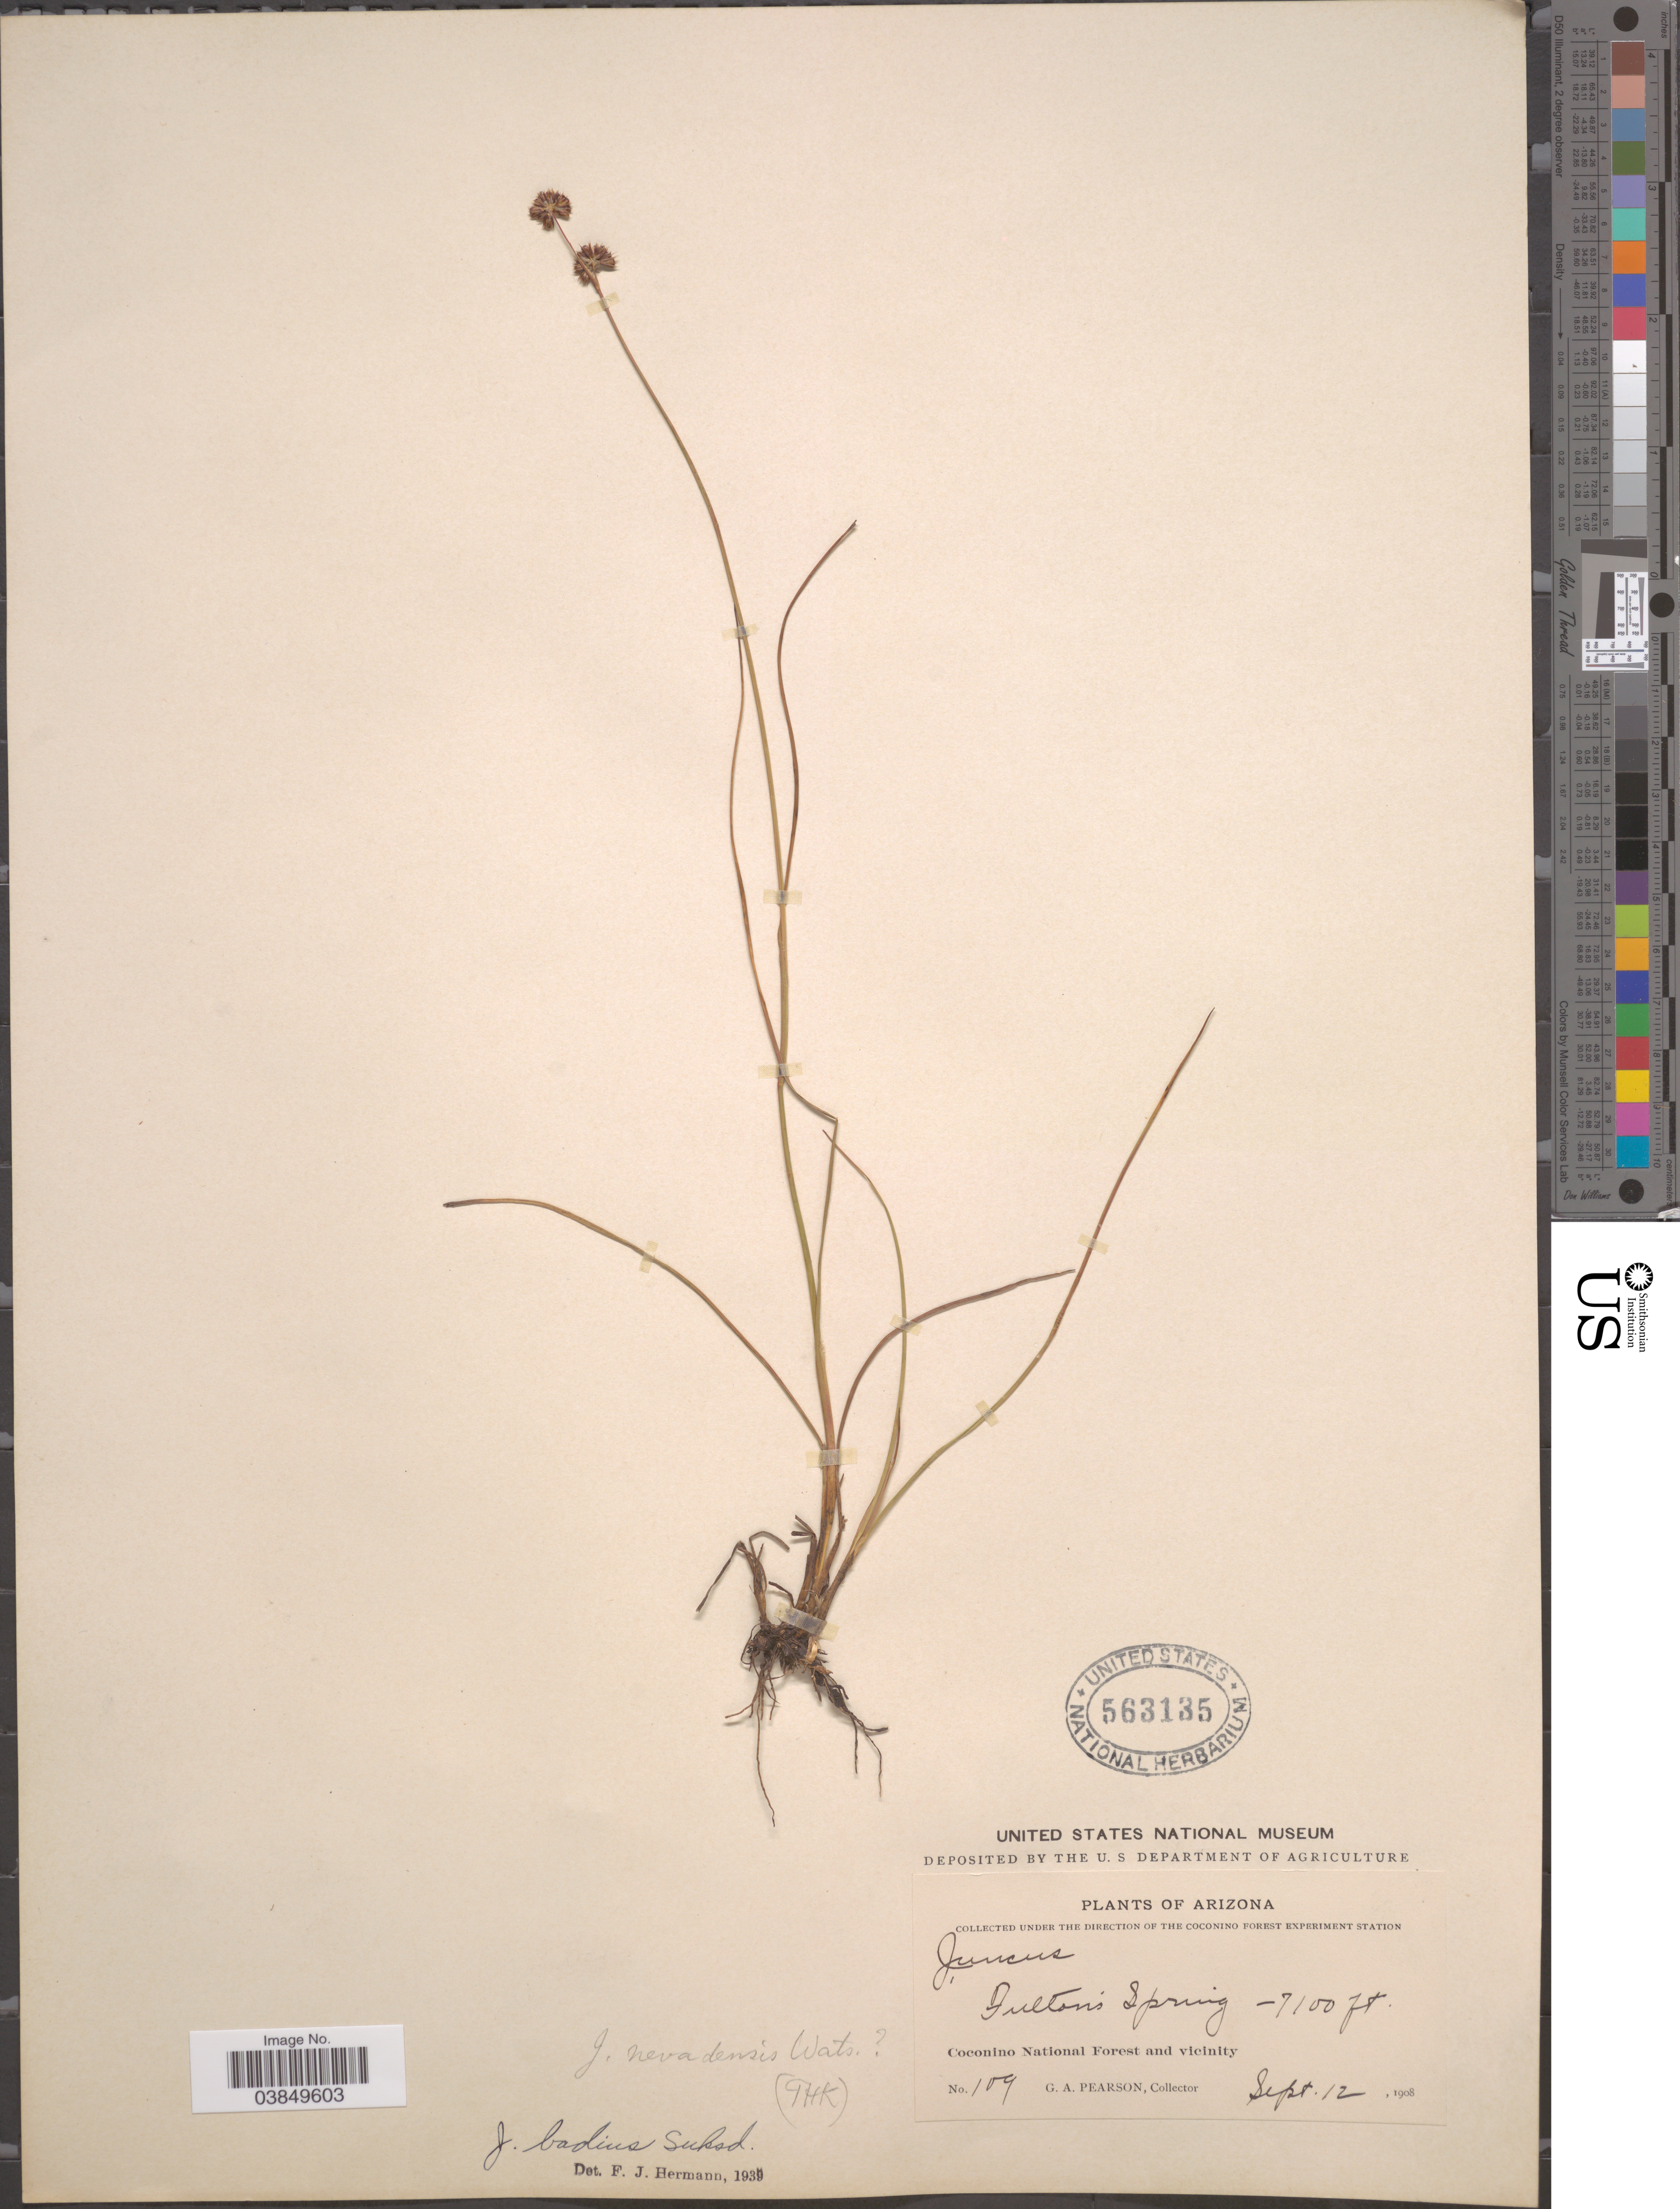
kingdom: Plantae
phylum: Tracheophyta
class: Liliopsida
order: Poales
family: Juncaceae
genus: Juncus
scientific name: Juncus badius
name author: Suksd.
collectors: G. Pearson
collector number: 109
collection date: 1908-09-12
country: United States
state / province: Arizona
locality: Fulton's Spring. Coconino National Forest and vicinity.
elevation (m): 2164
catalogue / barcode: US 563135